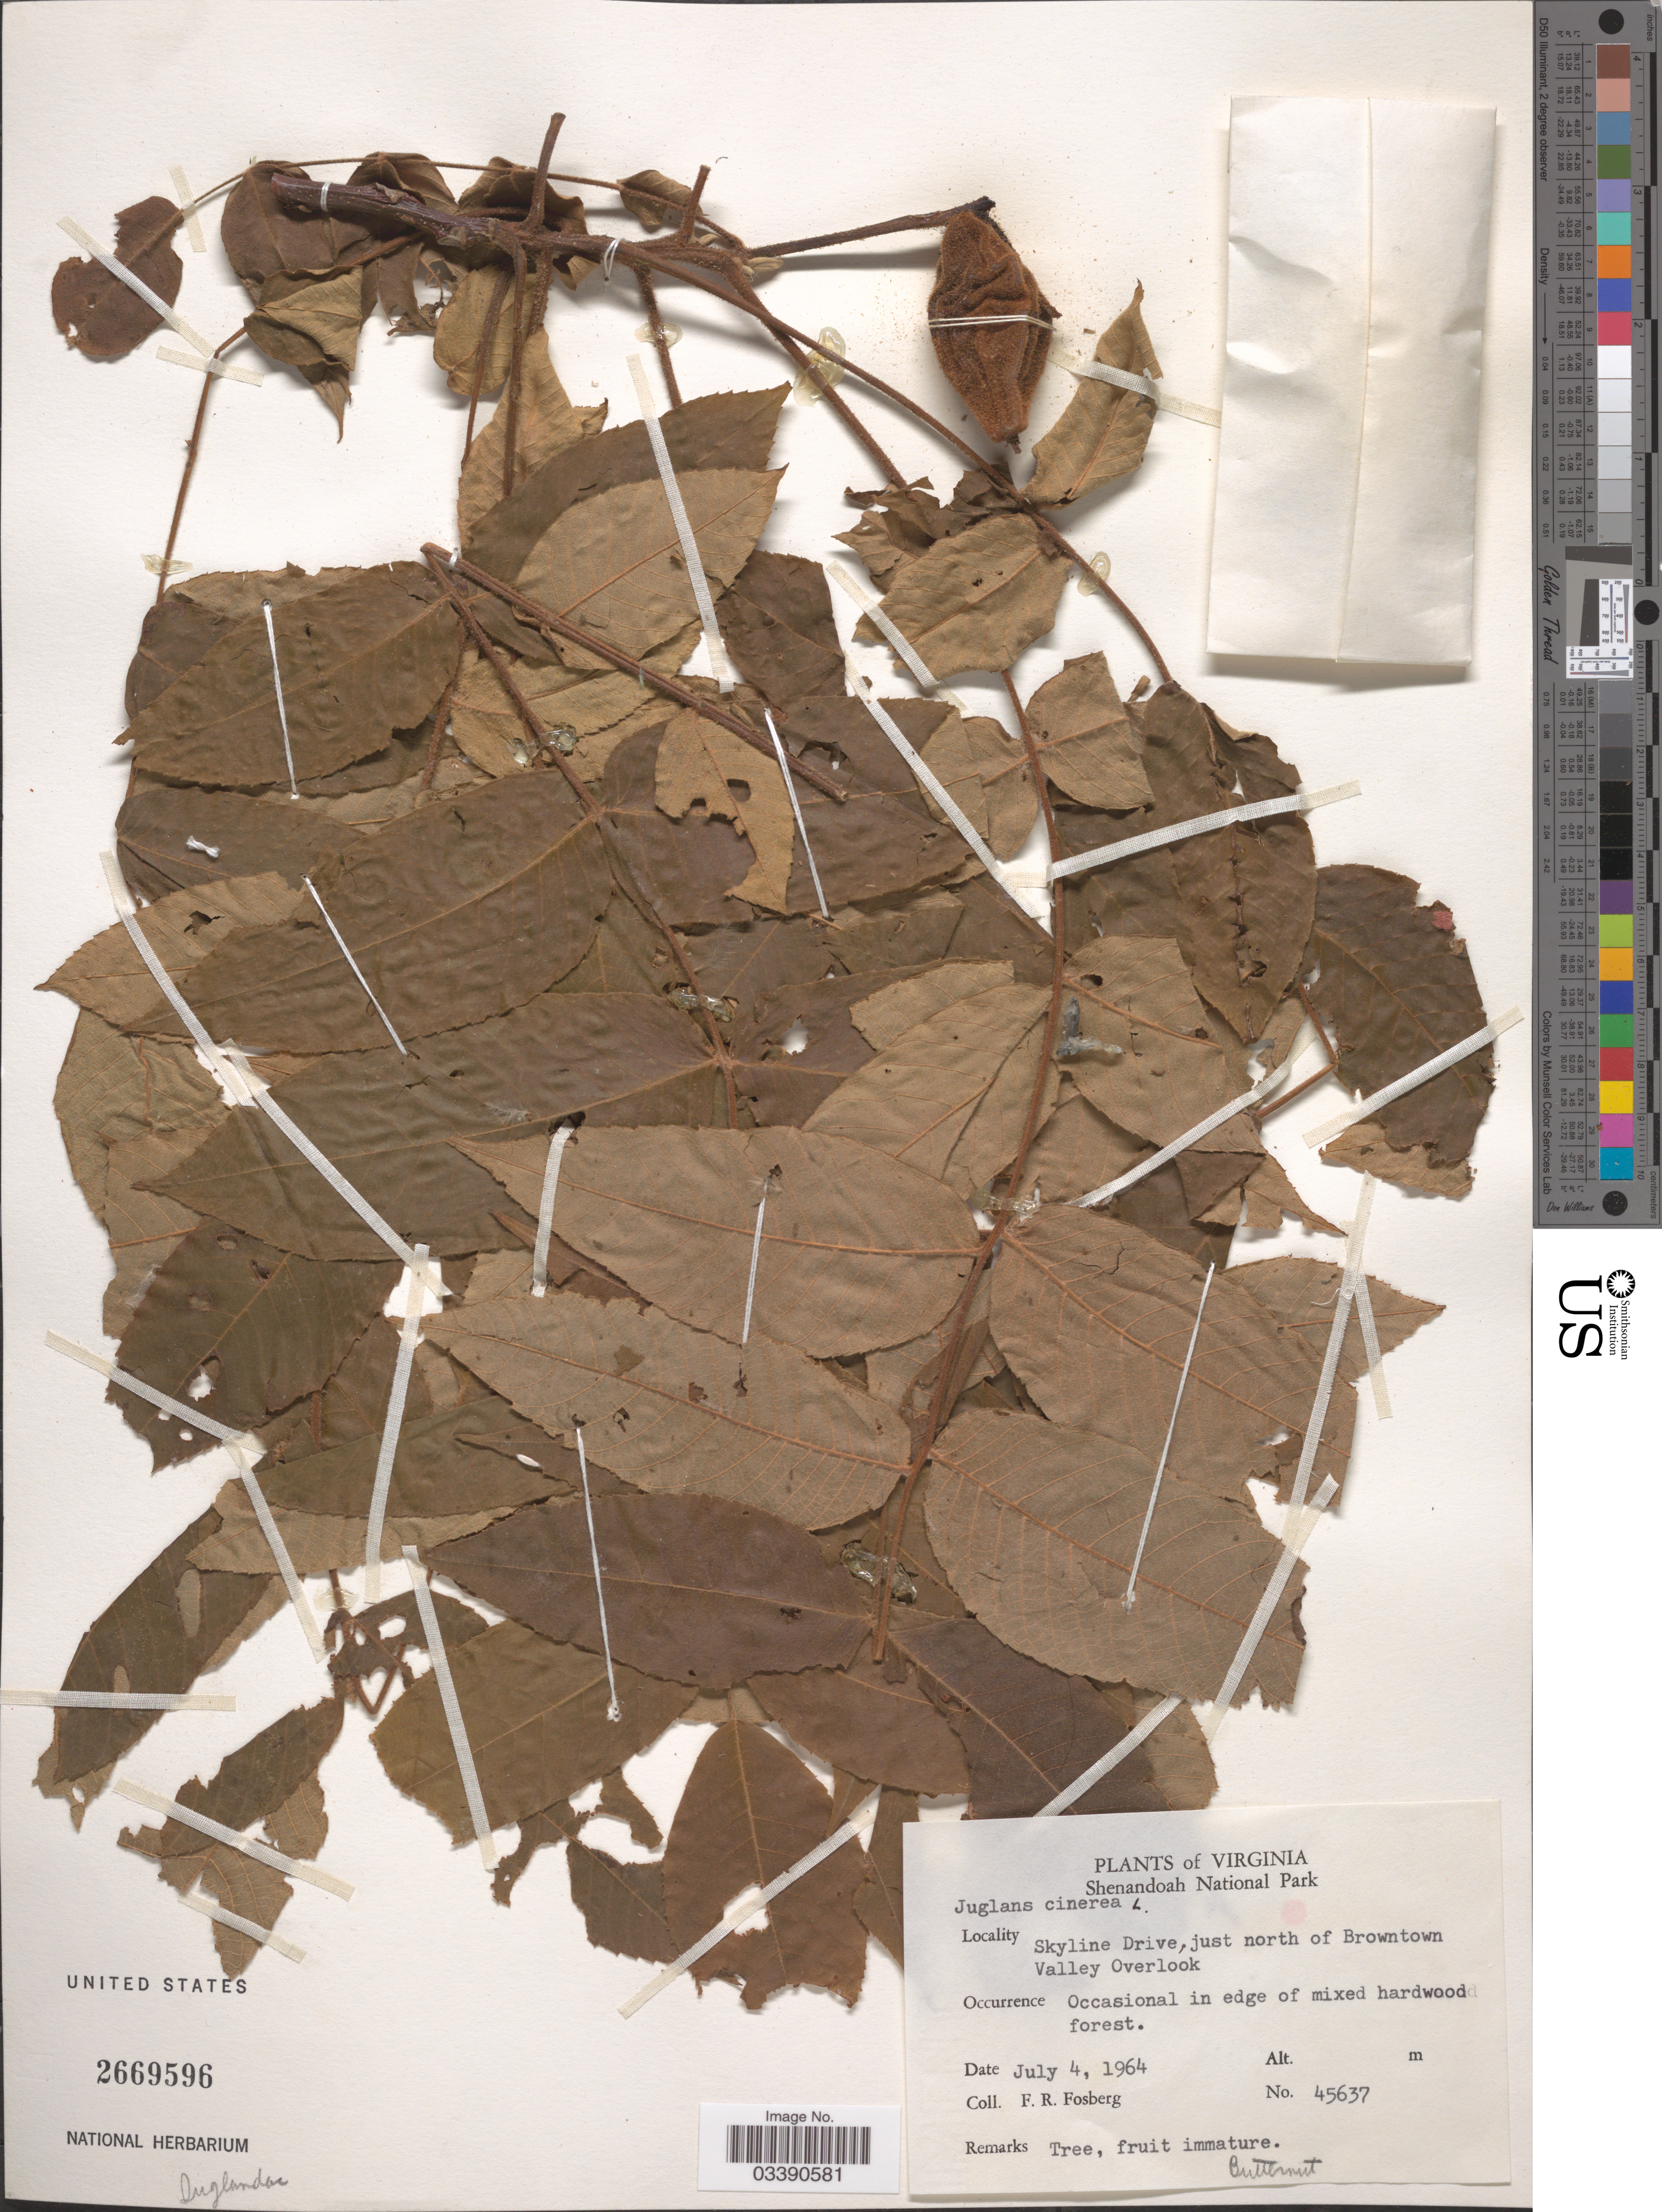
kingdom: Plantae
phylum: Tracheophyta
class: Magnoliopsida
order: Fagales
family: Juglandaceae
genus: Juglans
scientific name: Juglans cinerea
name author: L.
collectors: F. R. Fosberg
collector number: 45637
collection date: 1964-07-04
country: United States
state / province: Virginia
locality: Shenandoah National Park. Skyline Drive, just north of Browntown Valley Overlook.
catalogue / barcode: US 2669596